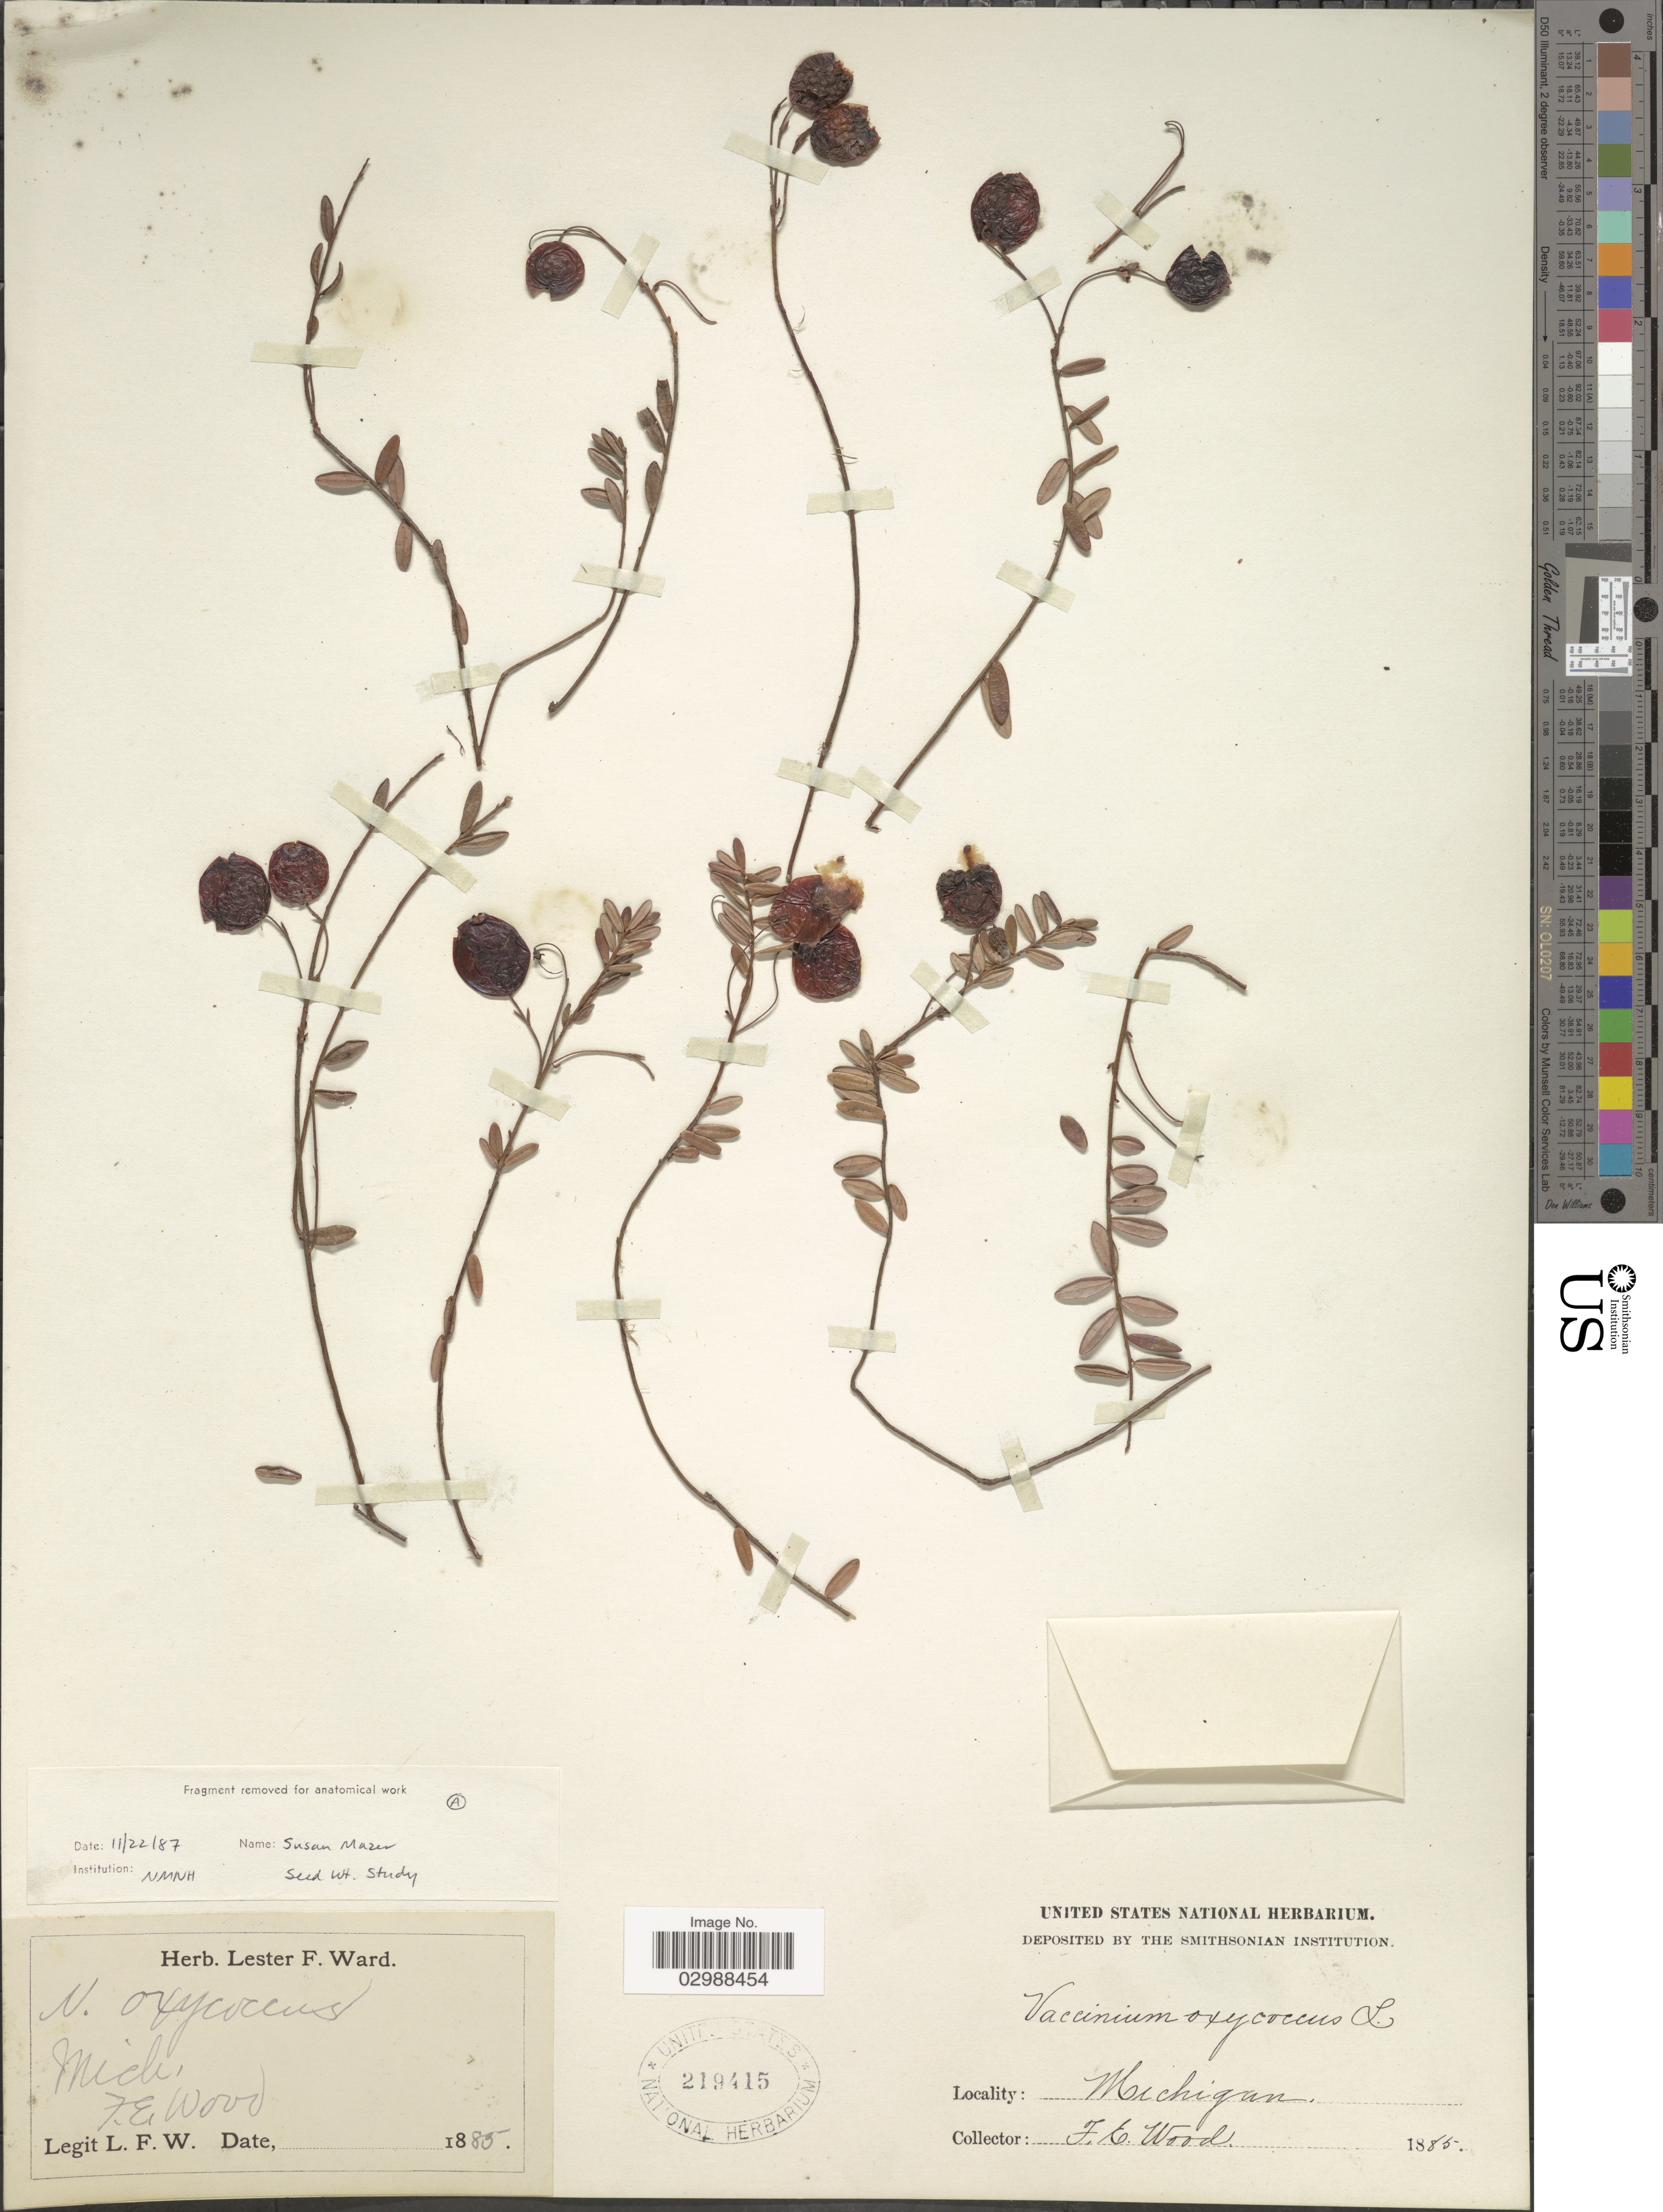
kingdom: Plantae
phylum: Tracheophyta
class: Magnoliopsida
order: Ericales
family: Ericaceae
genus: Vaccinium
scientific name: Vaccinium macrocarpon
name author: Aiton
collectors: J. Wood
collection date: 1885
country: United States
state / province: Michigan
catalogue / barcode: US 219415